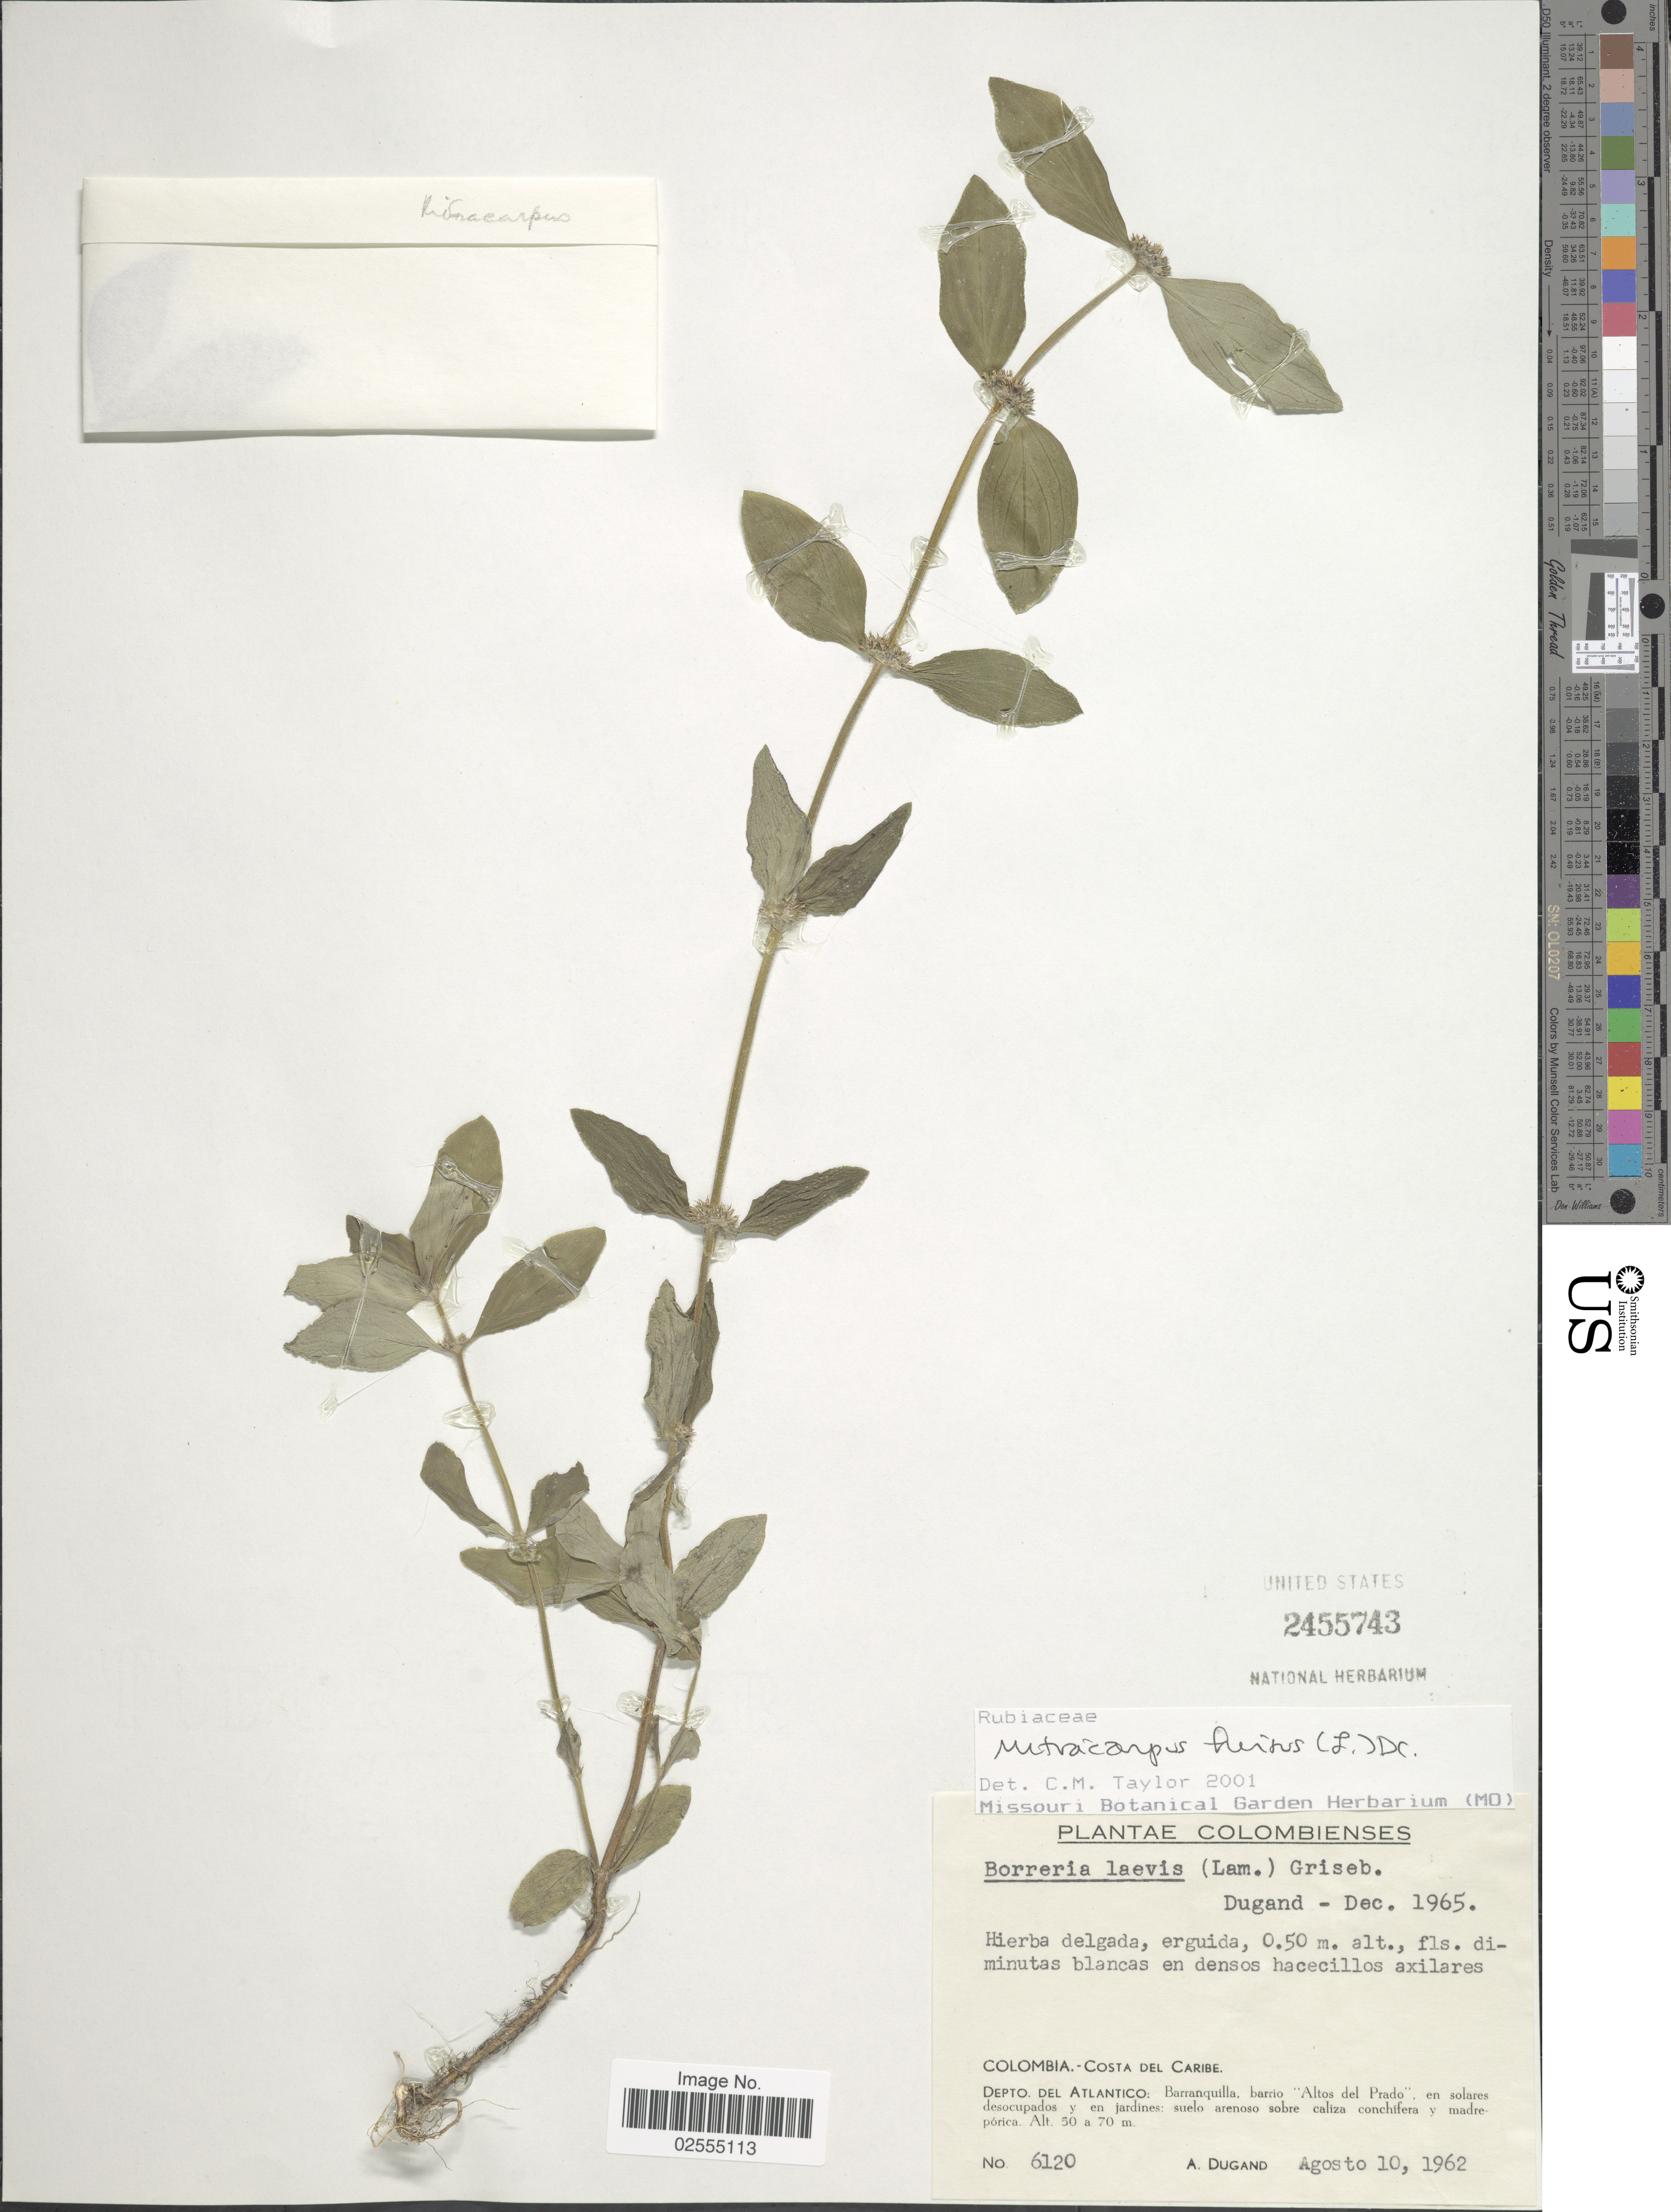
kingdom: Plantae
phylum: Tracheophyta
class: Magnoliopsida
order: Gentianales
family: Rubiaceae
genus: Mitracarpus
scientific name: Mitracarpus hirtus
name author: (L.) DC.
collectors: A. Dugand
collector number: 6120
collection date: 1962-08-10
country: Colombia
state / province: Atlántico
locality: Colomobia, Costa del Caribe, Depto. del Atlantico: Barranquilla, barrio Altos del Prado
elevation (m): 50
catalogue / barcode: US 2455743